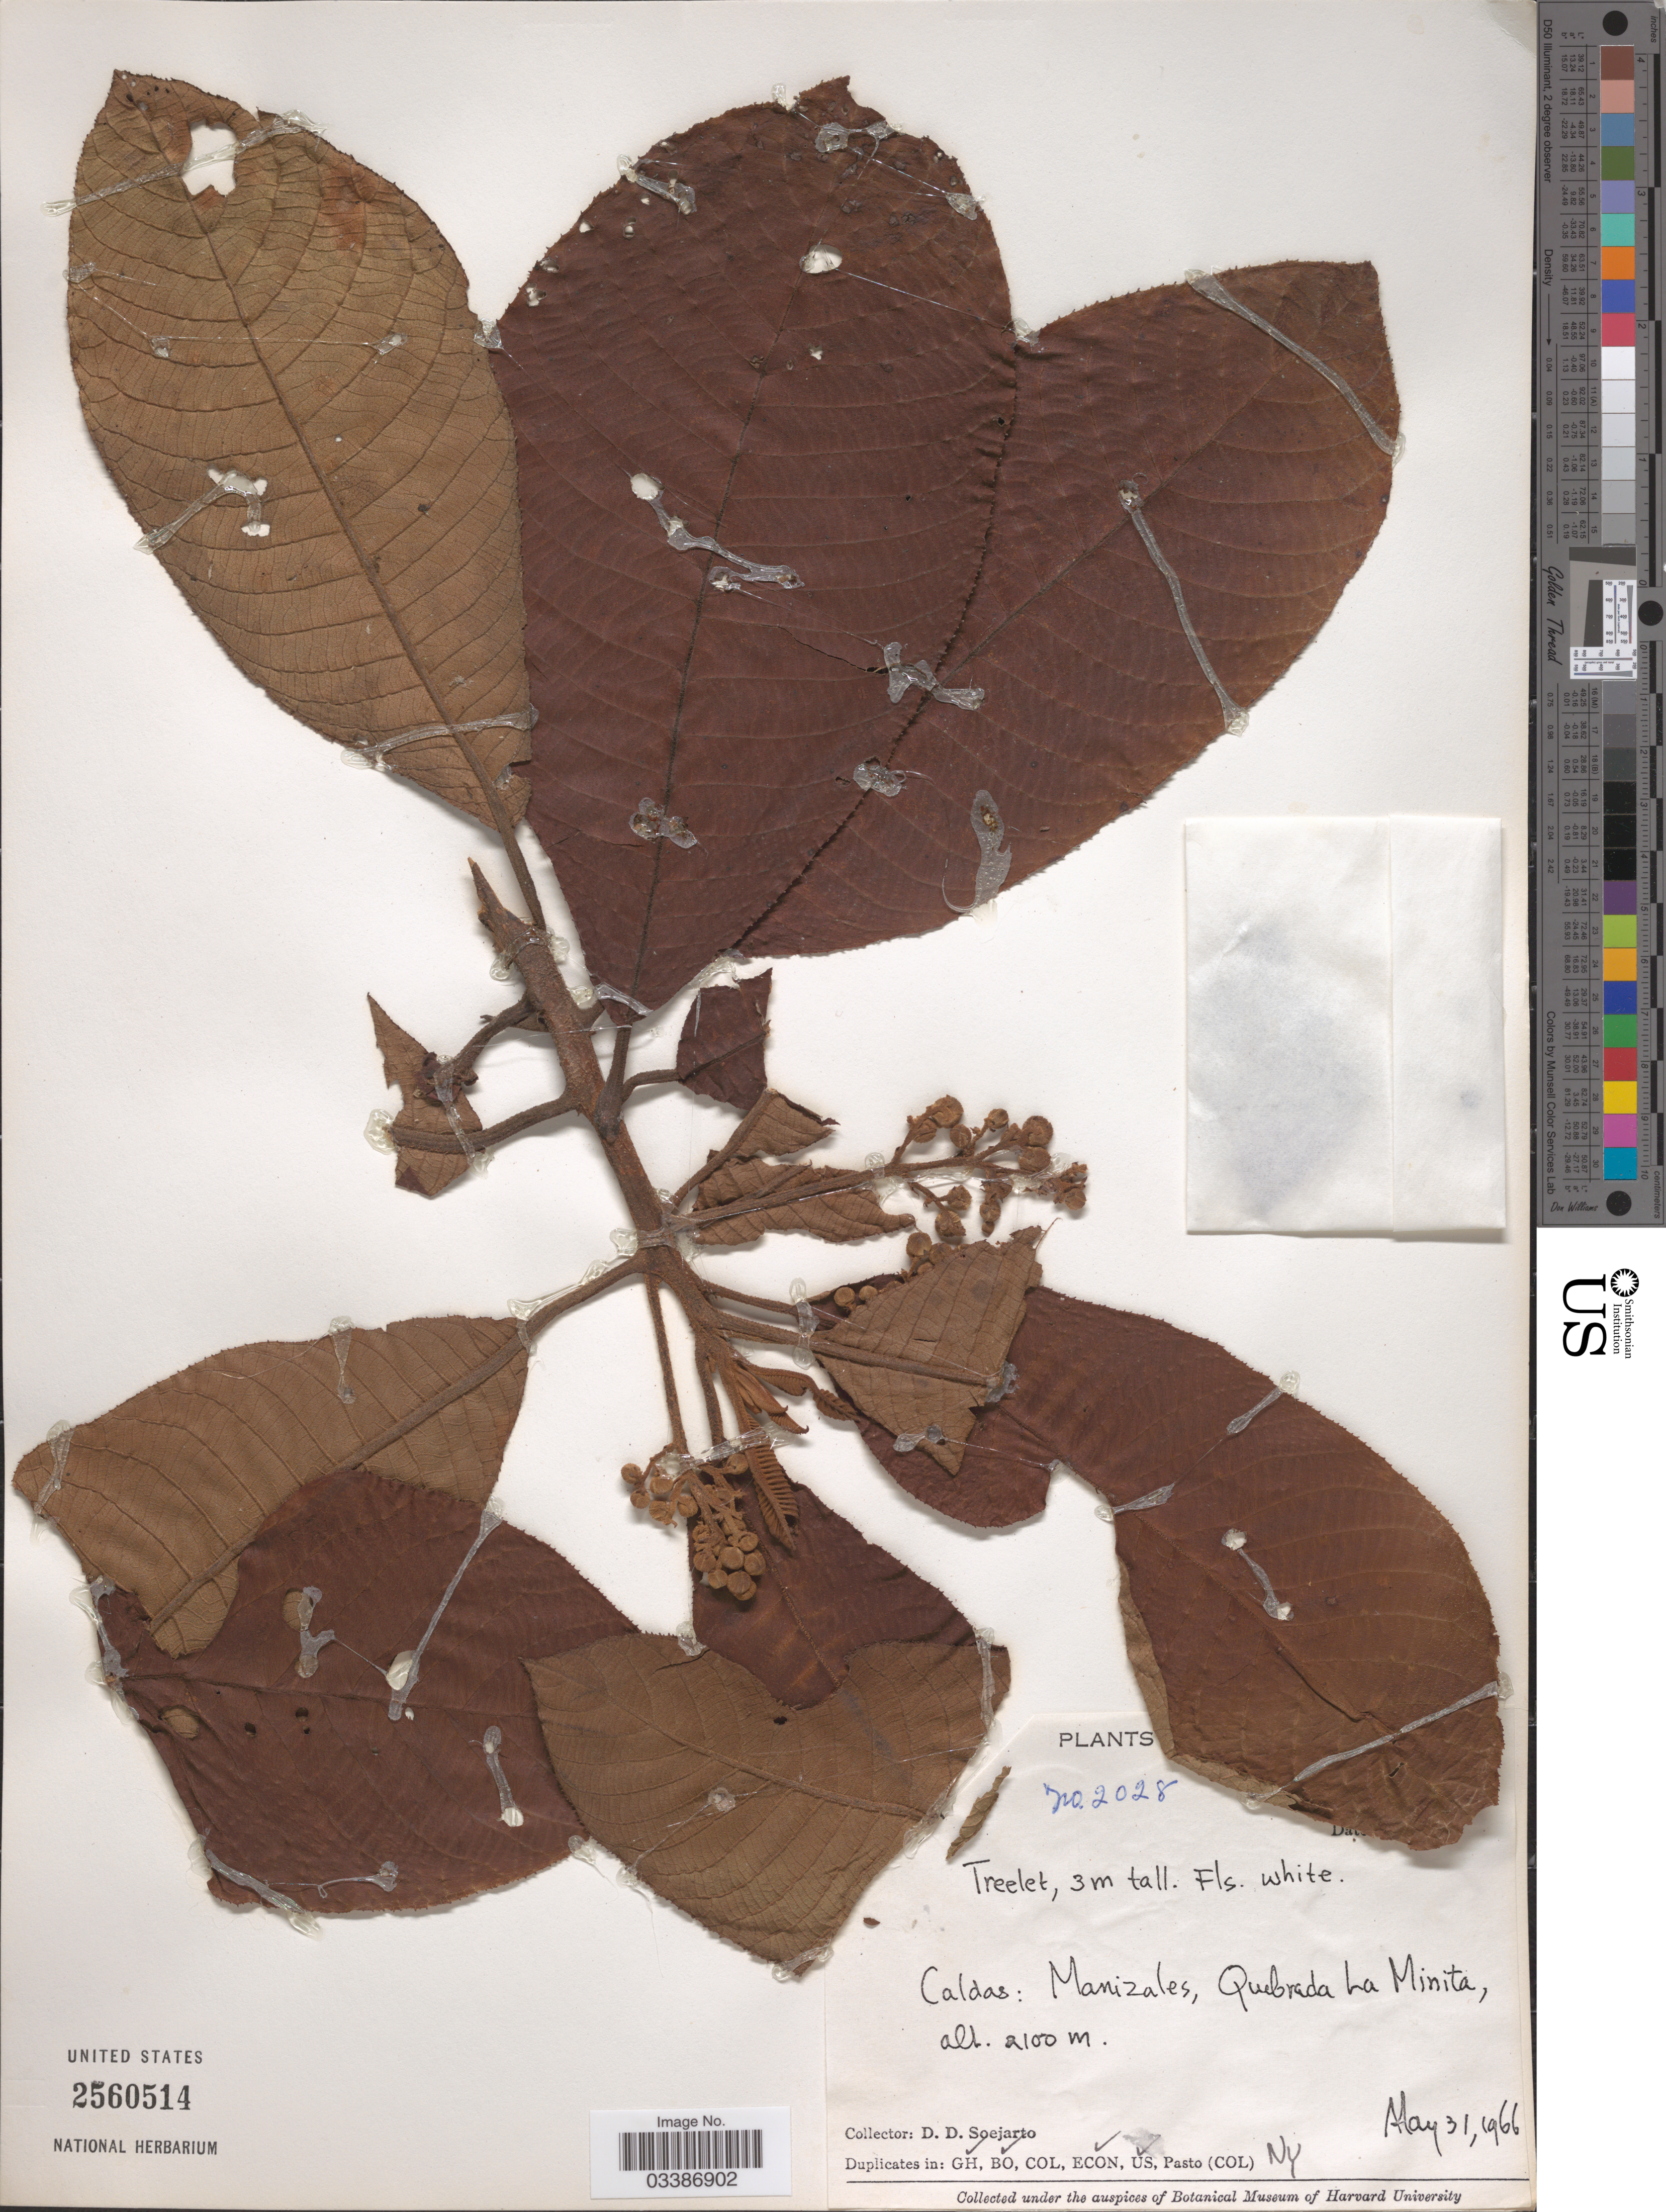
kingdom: Plantae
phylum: Tracheophyta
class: Magnoliopsida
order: Ericales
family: Actinidiaceae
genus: Saurauia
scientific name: Saurauia sp.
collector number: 2028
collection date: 1966-05-31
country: Colombia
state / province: Caldas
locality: Manizales, Quebrada La Minita.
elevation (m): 2100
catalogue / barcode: US 2560514